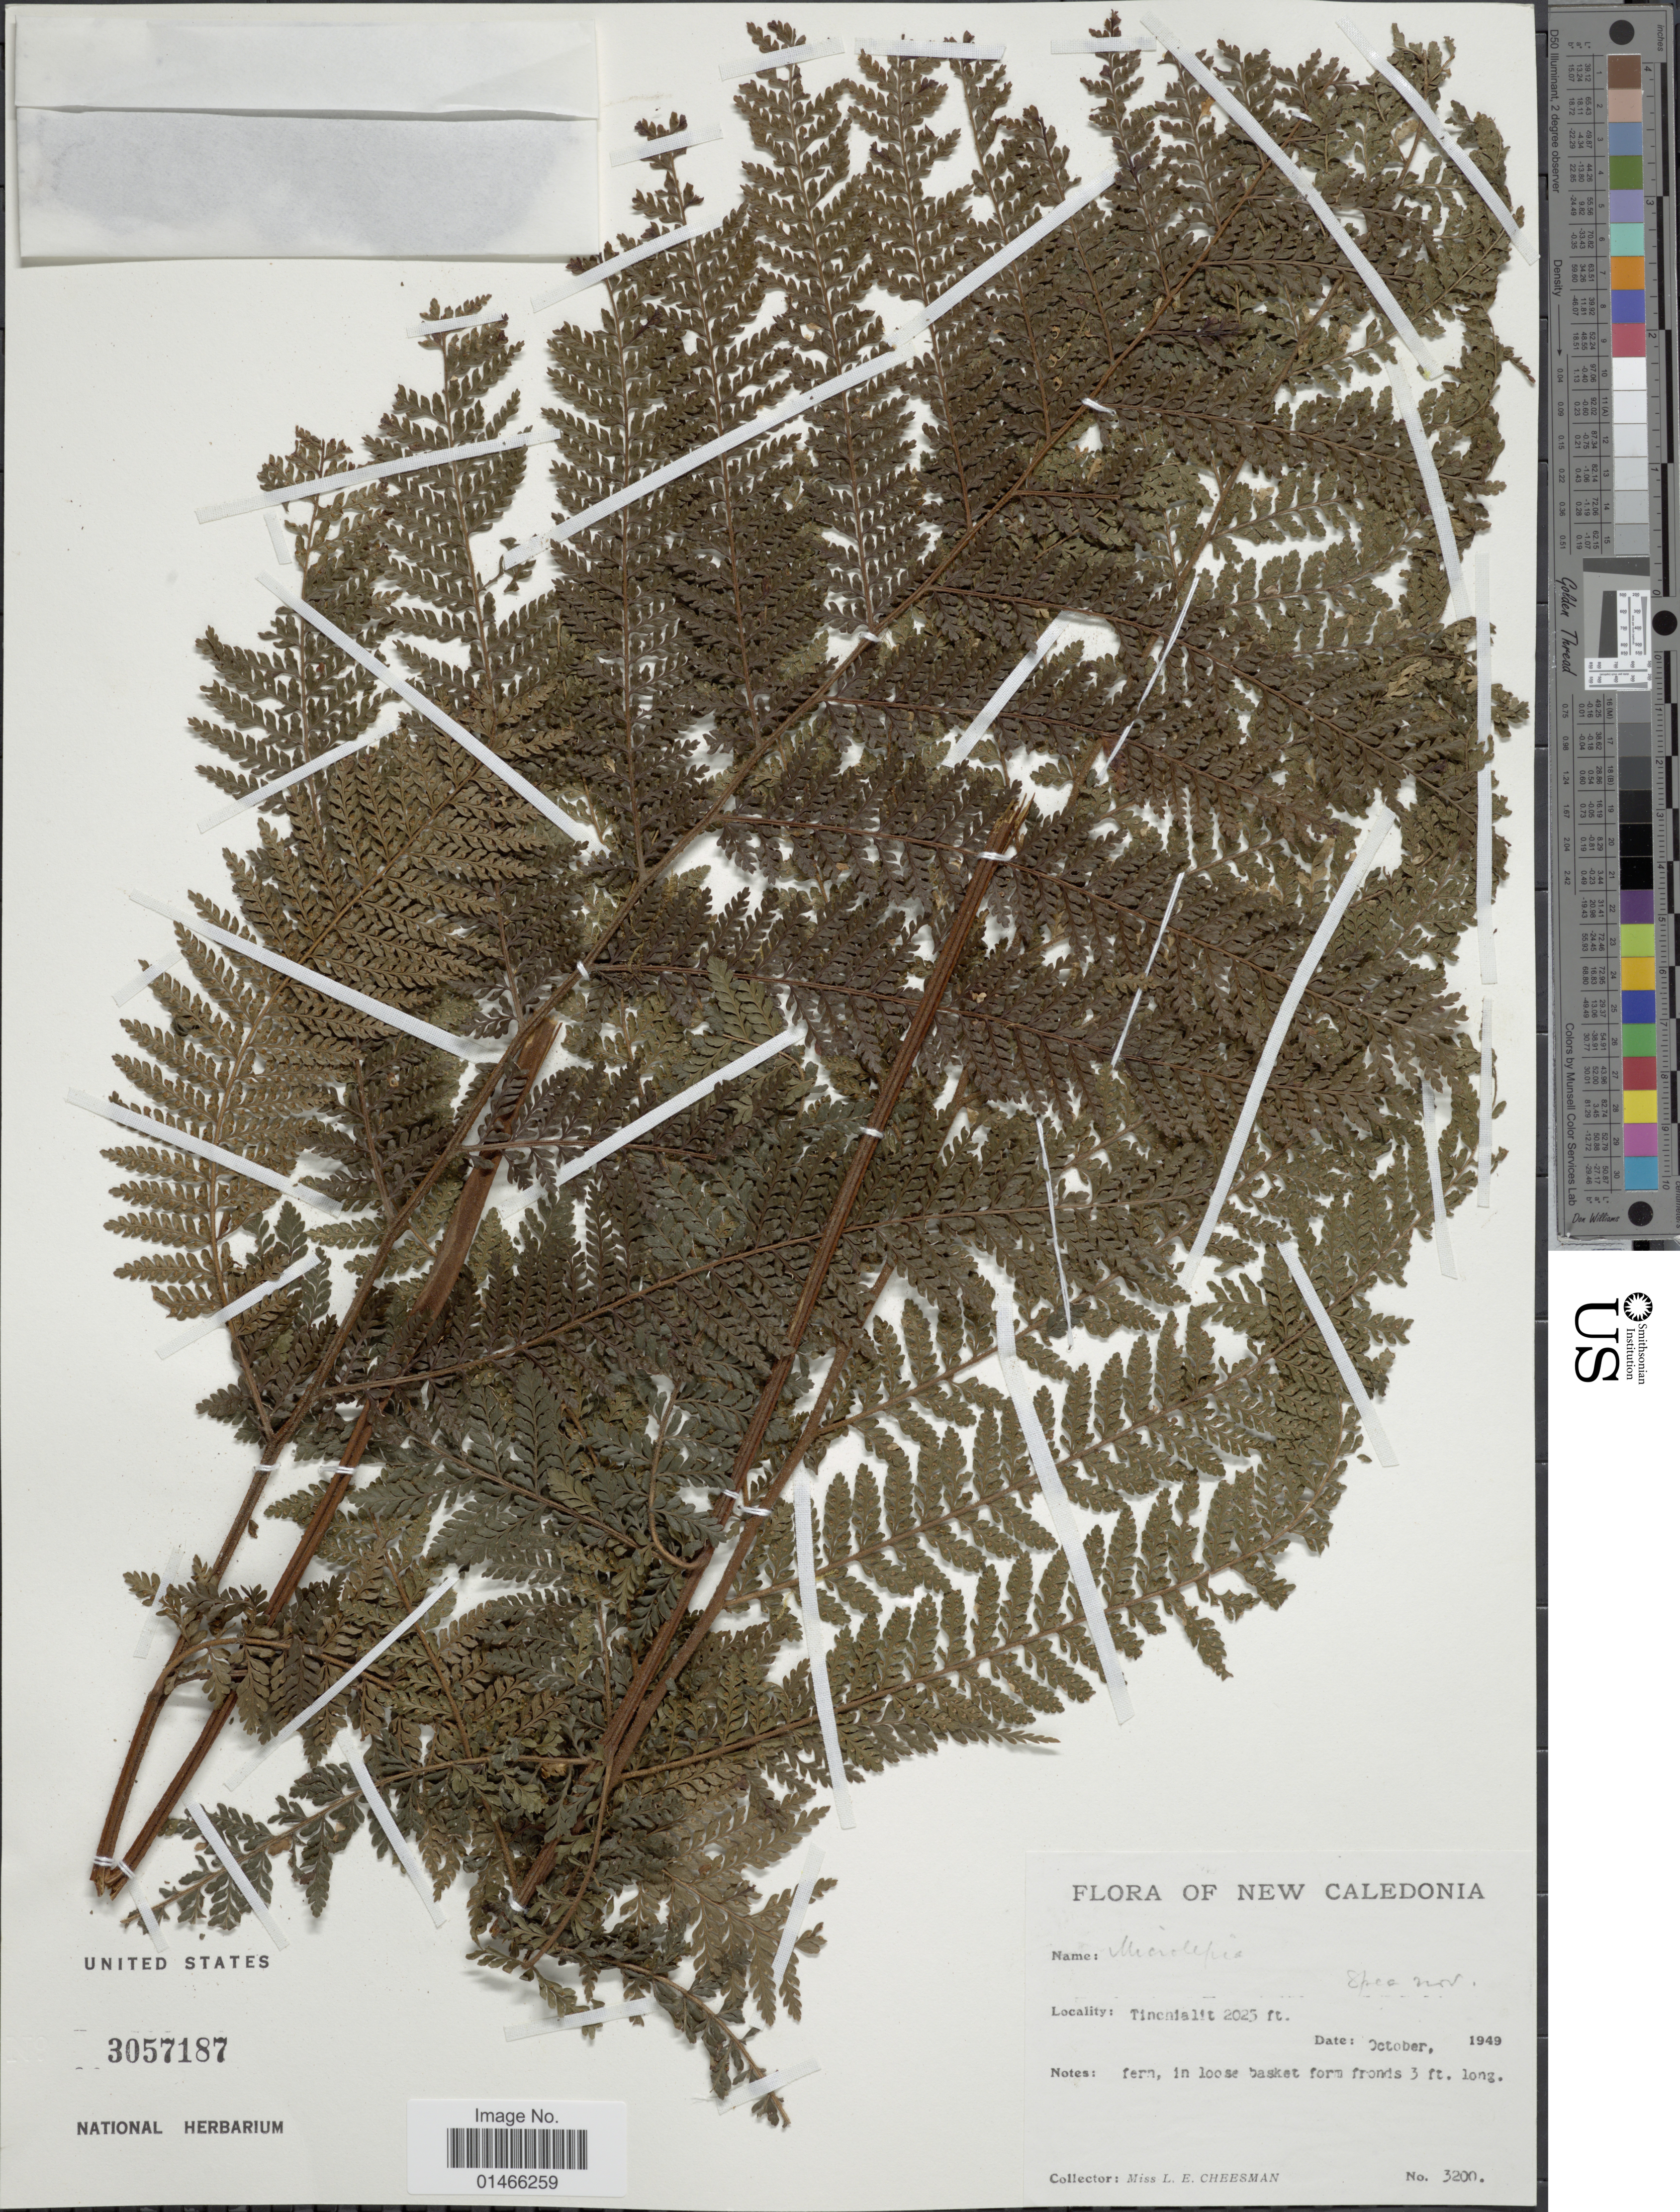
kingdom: Plantae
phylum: Tracheophyta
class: Polypodiopsida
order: Polypodiales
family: Dennstaedtiaceae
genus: Microlepia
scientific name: Microlepia sp.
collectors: L. E. Cheesman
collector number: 3200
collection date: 1949-10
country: New Caledonia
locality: Tincaialit. [interpreted]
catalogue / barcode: US 3057187